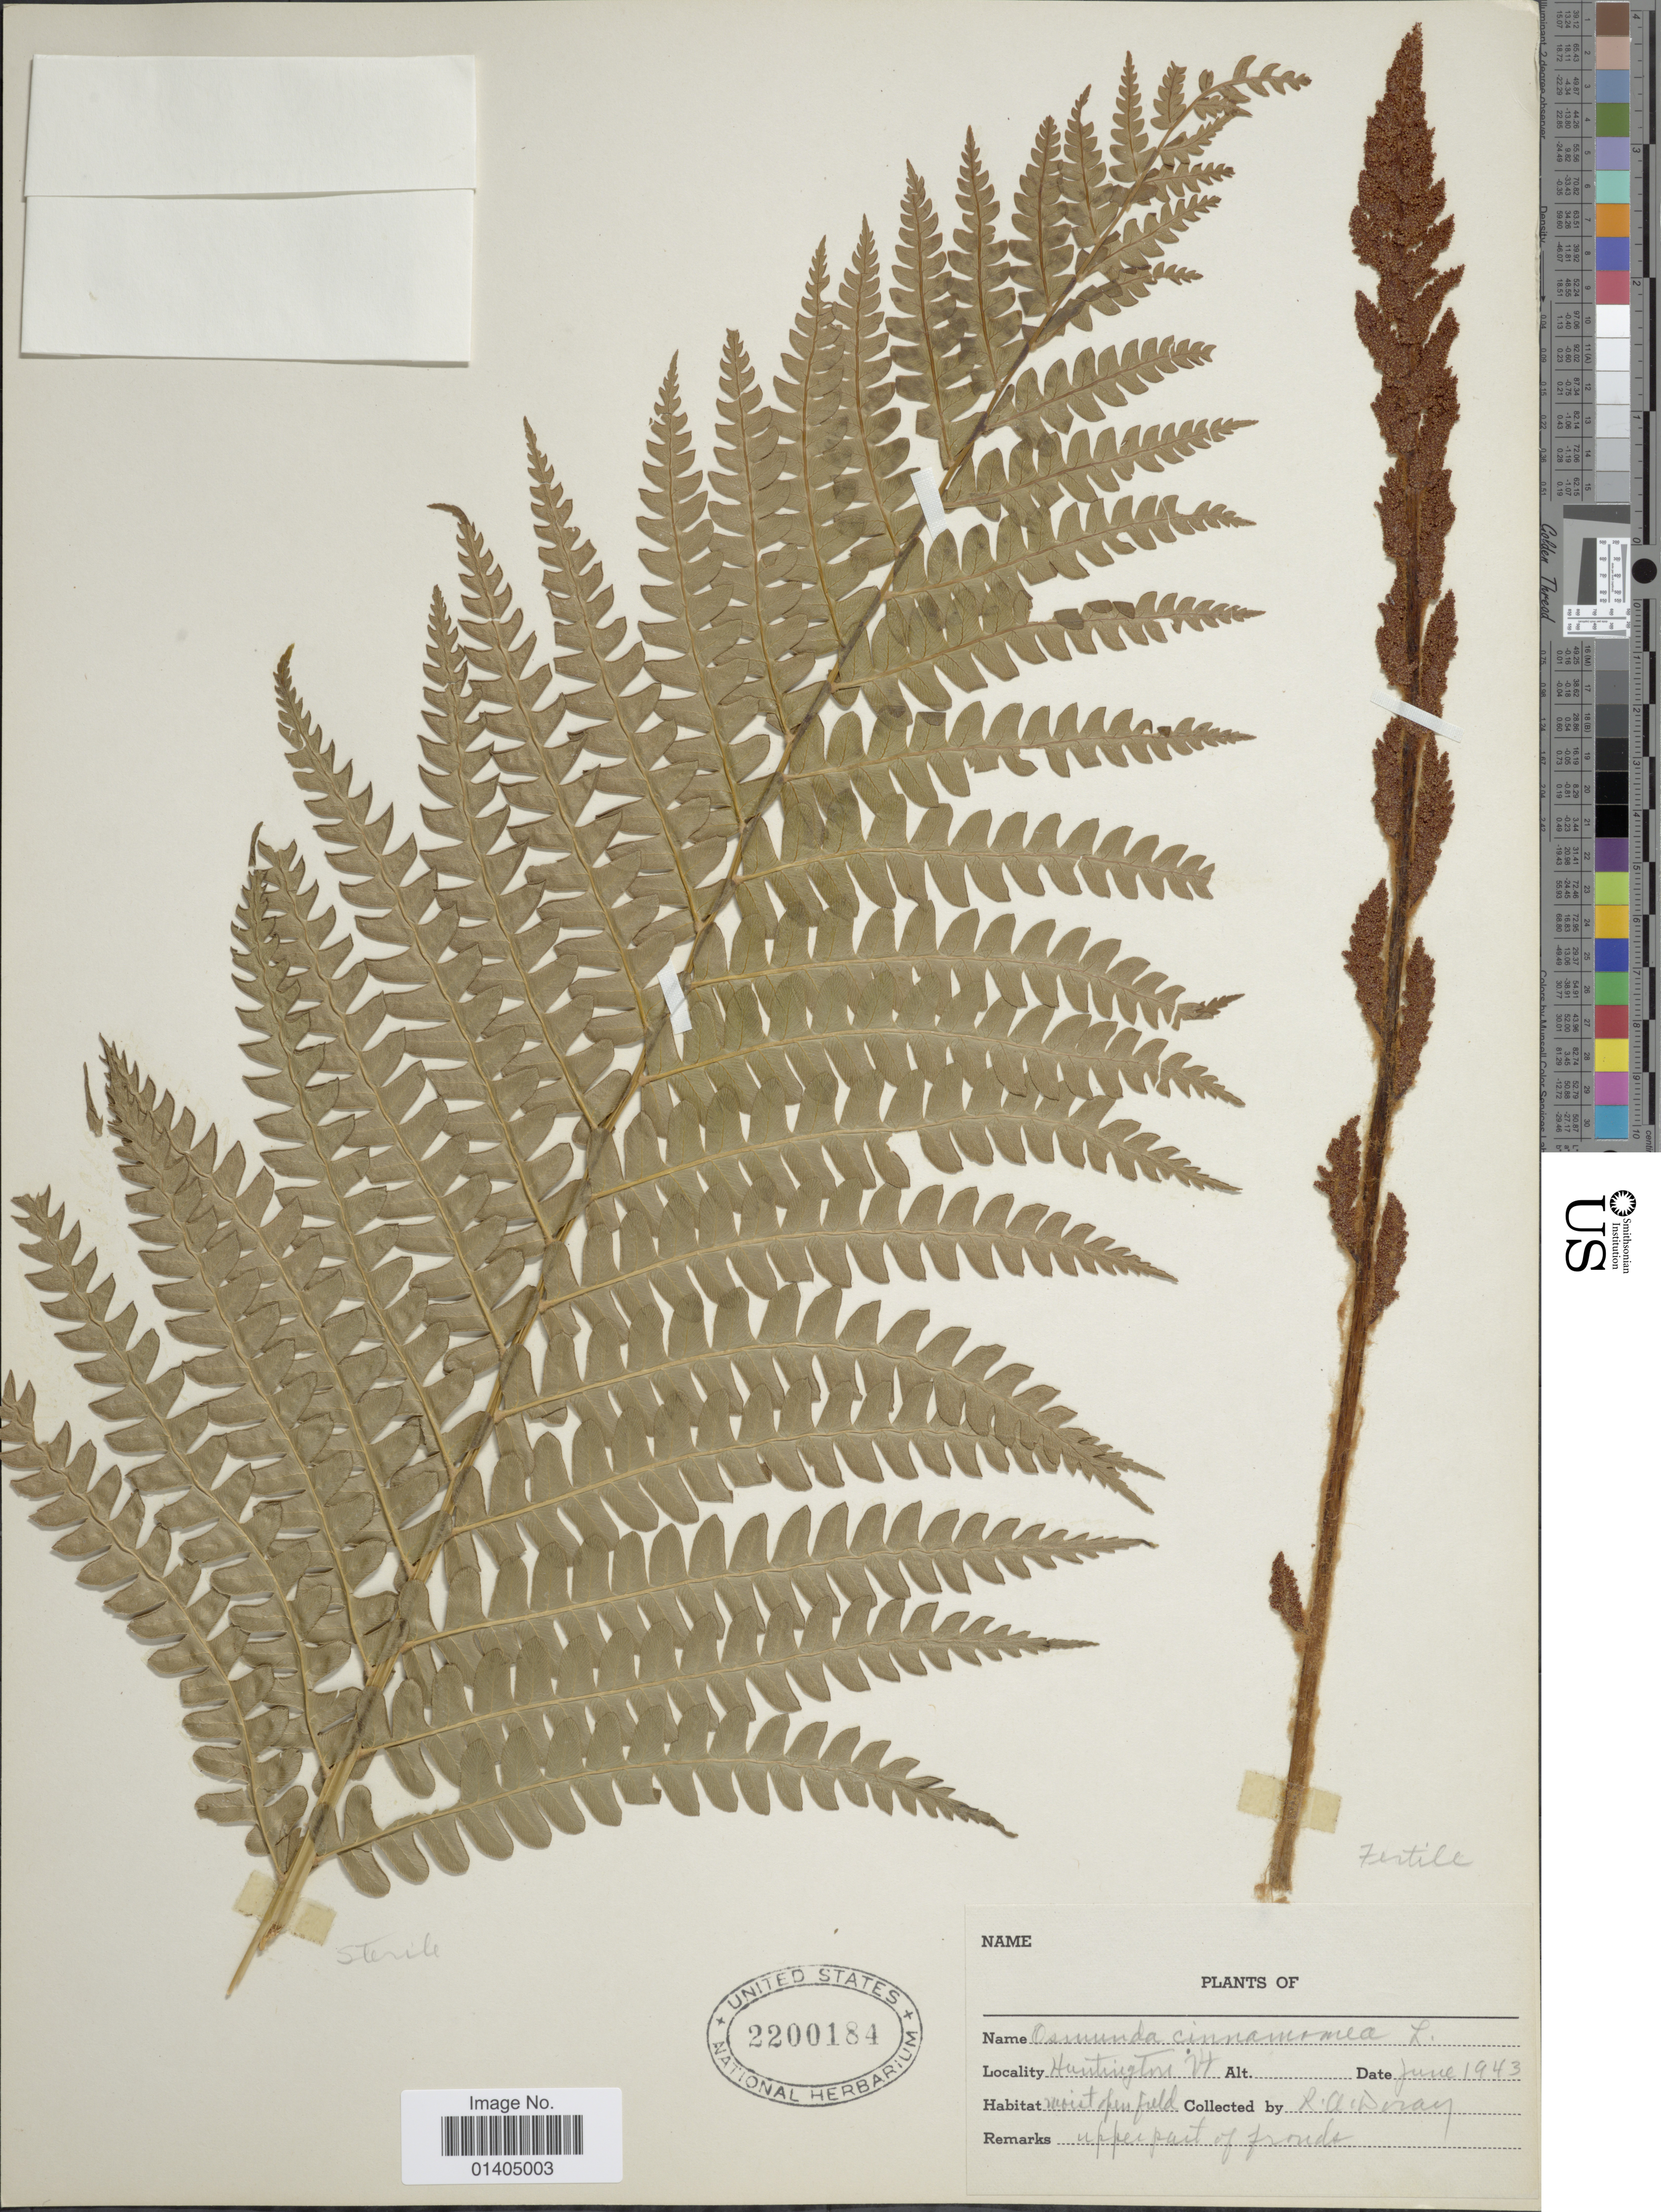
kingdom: Plantae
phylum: Tracheophyta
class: Polypodiopsida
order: Osmundales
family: Osmundaceae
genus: Osmundastrum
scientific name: Osmundastrum cinnamomeum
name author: (L.) C. Presl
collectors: R. Doray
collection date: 1943-06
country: United States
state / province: Vermont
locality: Huntington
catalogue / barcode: US 2200184